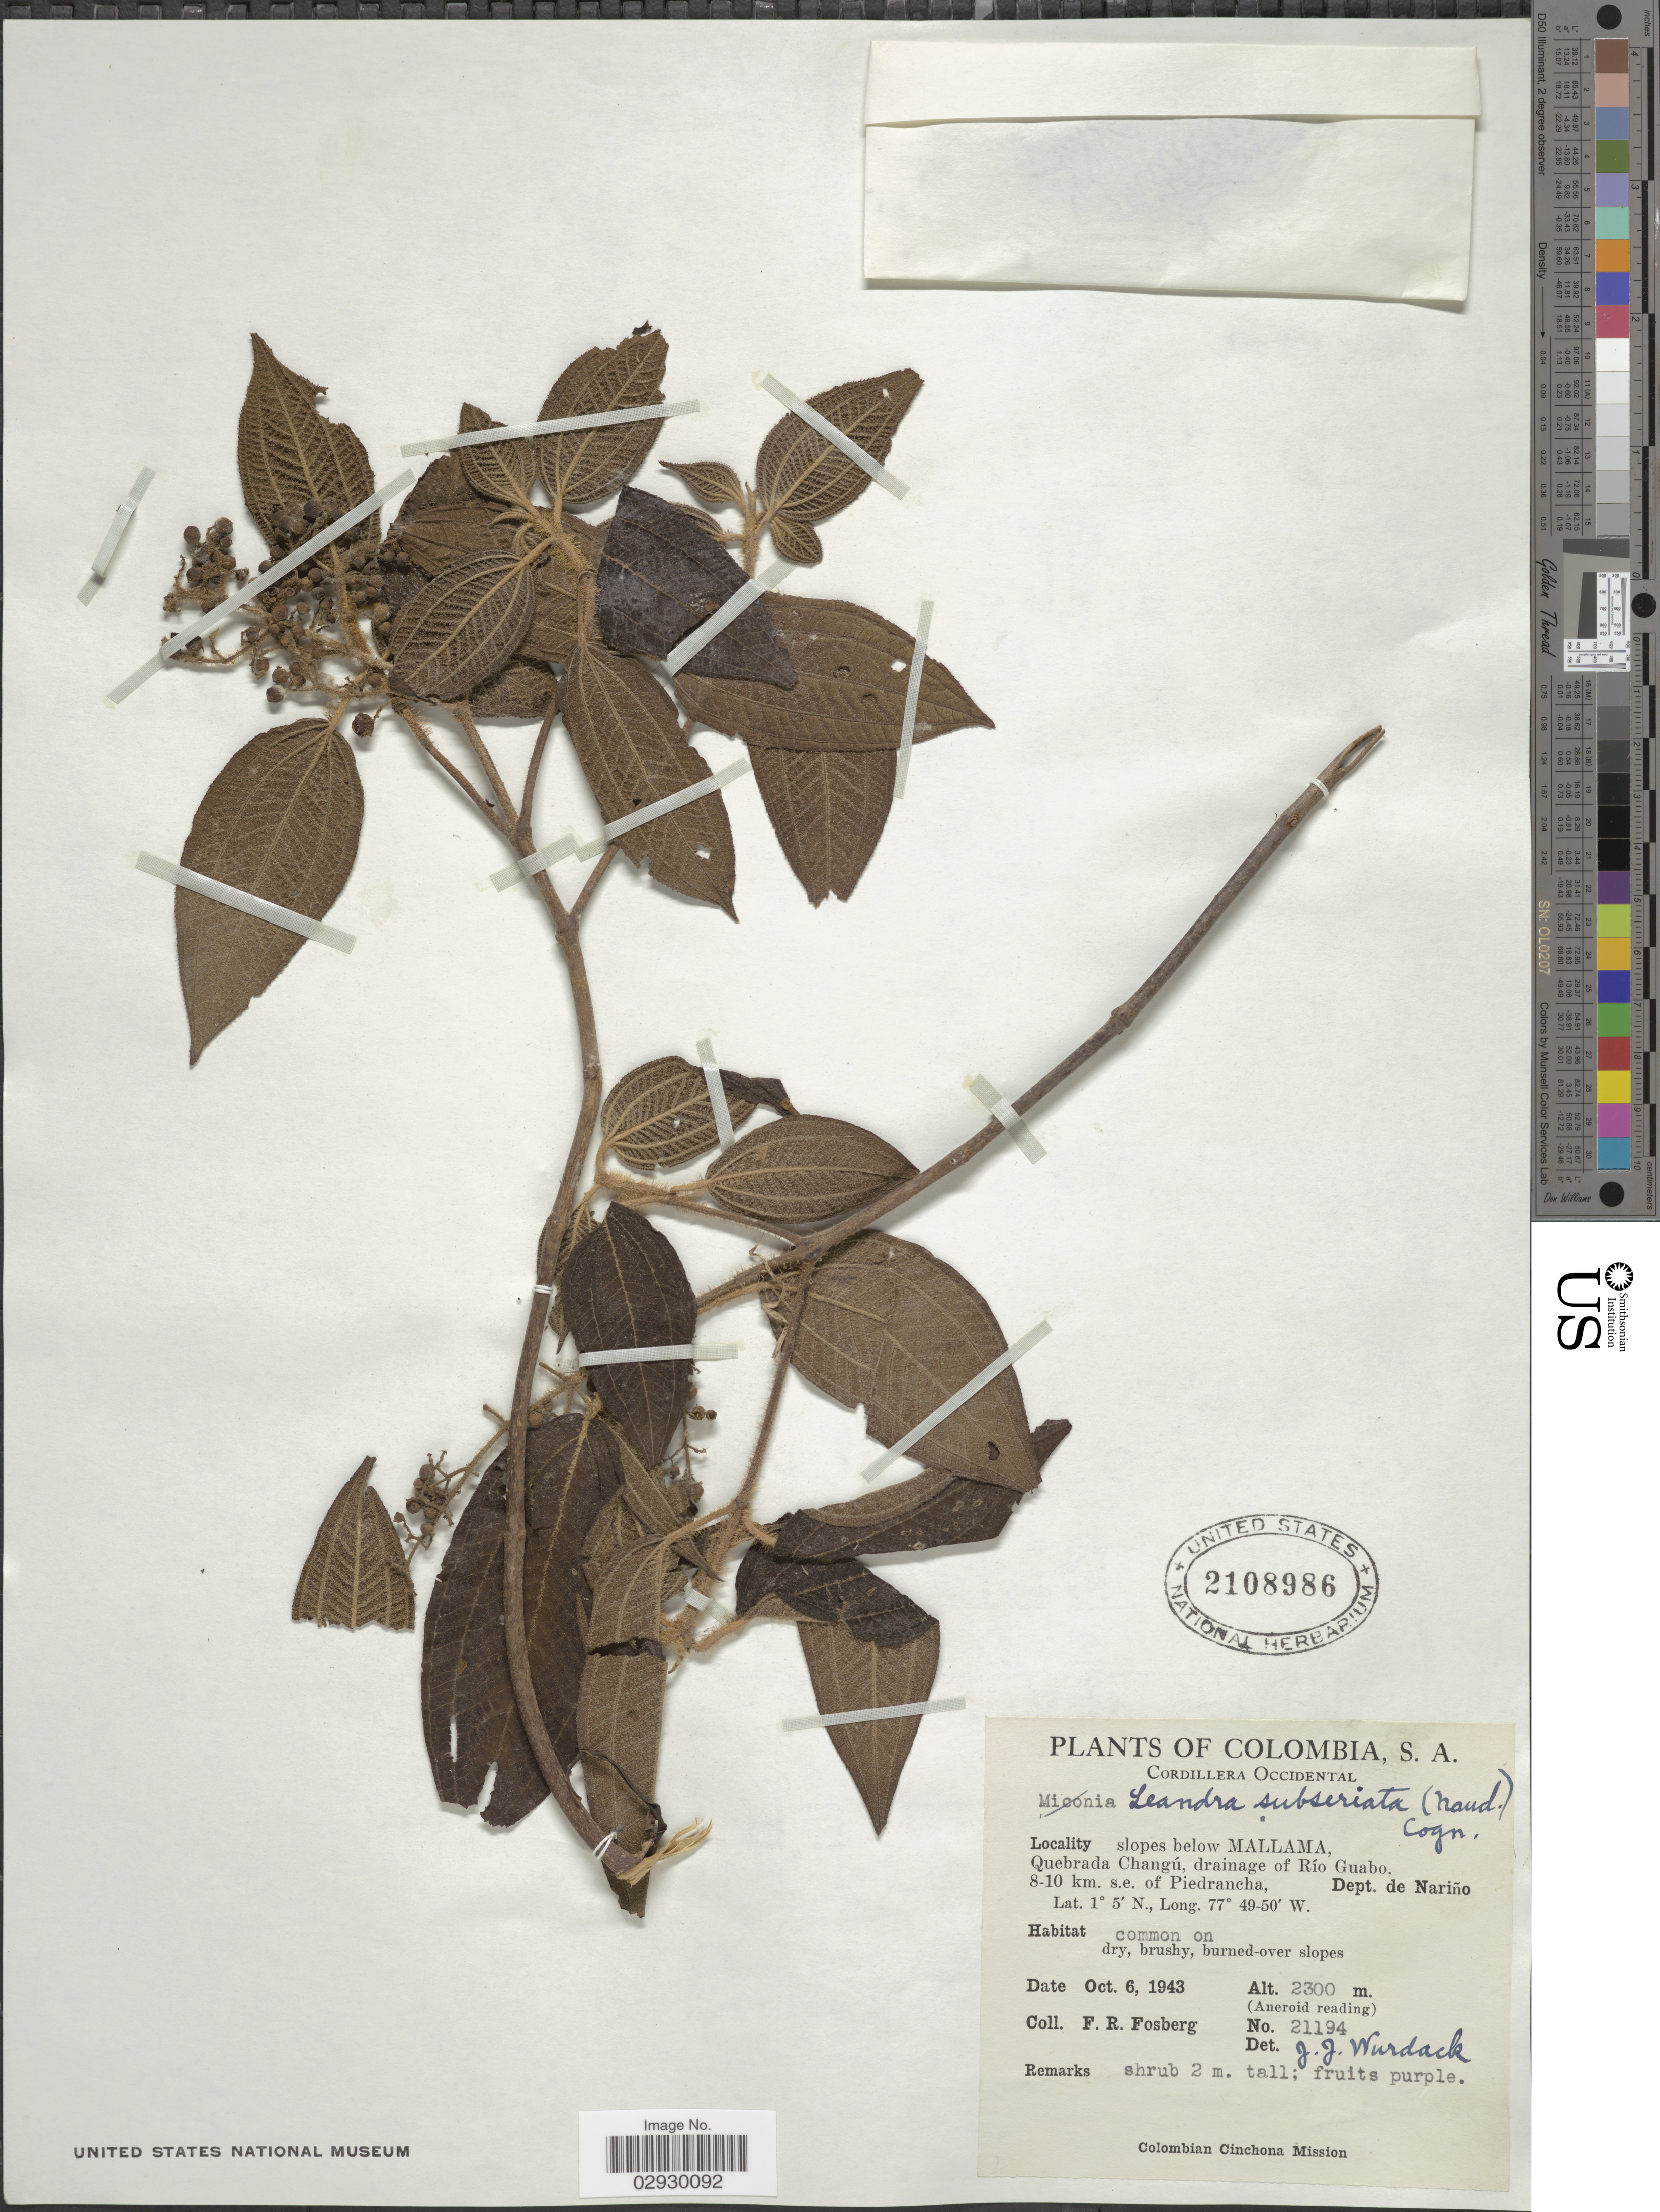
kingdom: Plantae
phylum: Tracheophyta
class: Magnoliopsida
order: Myrtales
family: Melastomataceae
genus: Leandra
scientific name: Leandra subseriata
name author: (Naudin) Cogn.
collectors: F. R. Fosberg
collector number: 21194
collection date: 1943-10-06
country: Colombia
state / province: Nariño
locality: Cordillera Occidental. Slopes below Mallama. Quebrada Changú, drainage of Río Guabo. 8-10 km. s.e. of Piedrancha, Dept. de Nariño.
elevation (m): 2300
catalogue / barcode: US 2108986